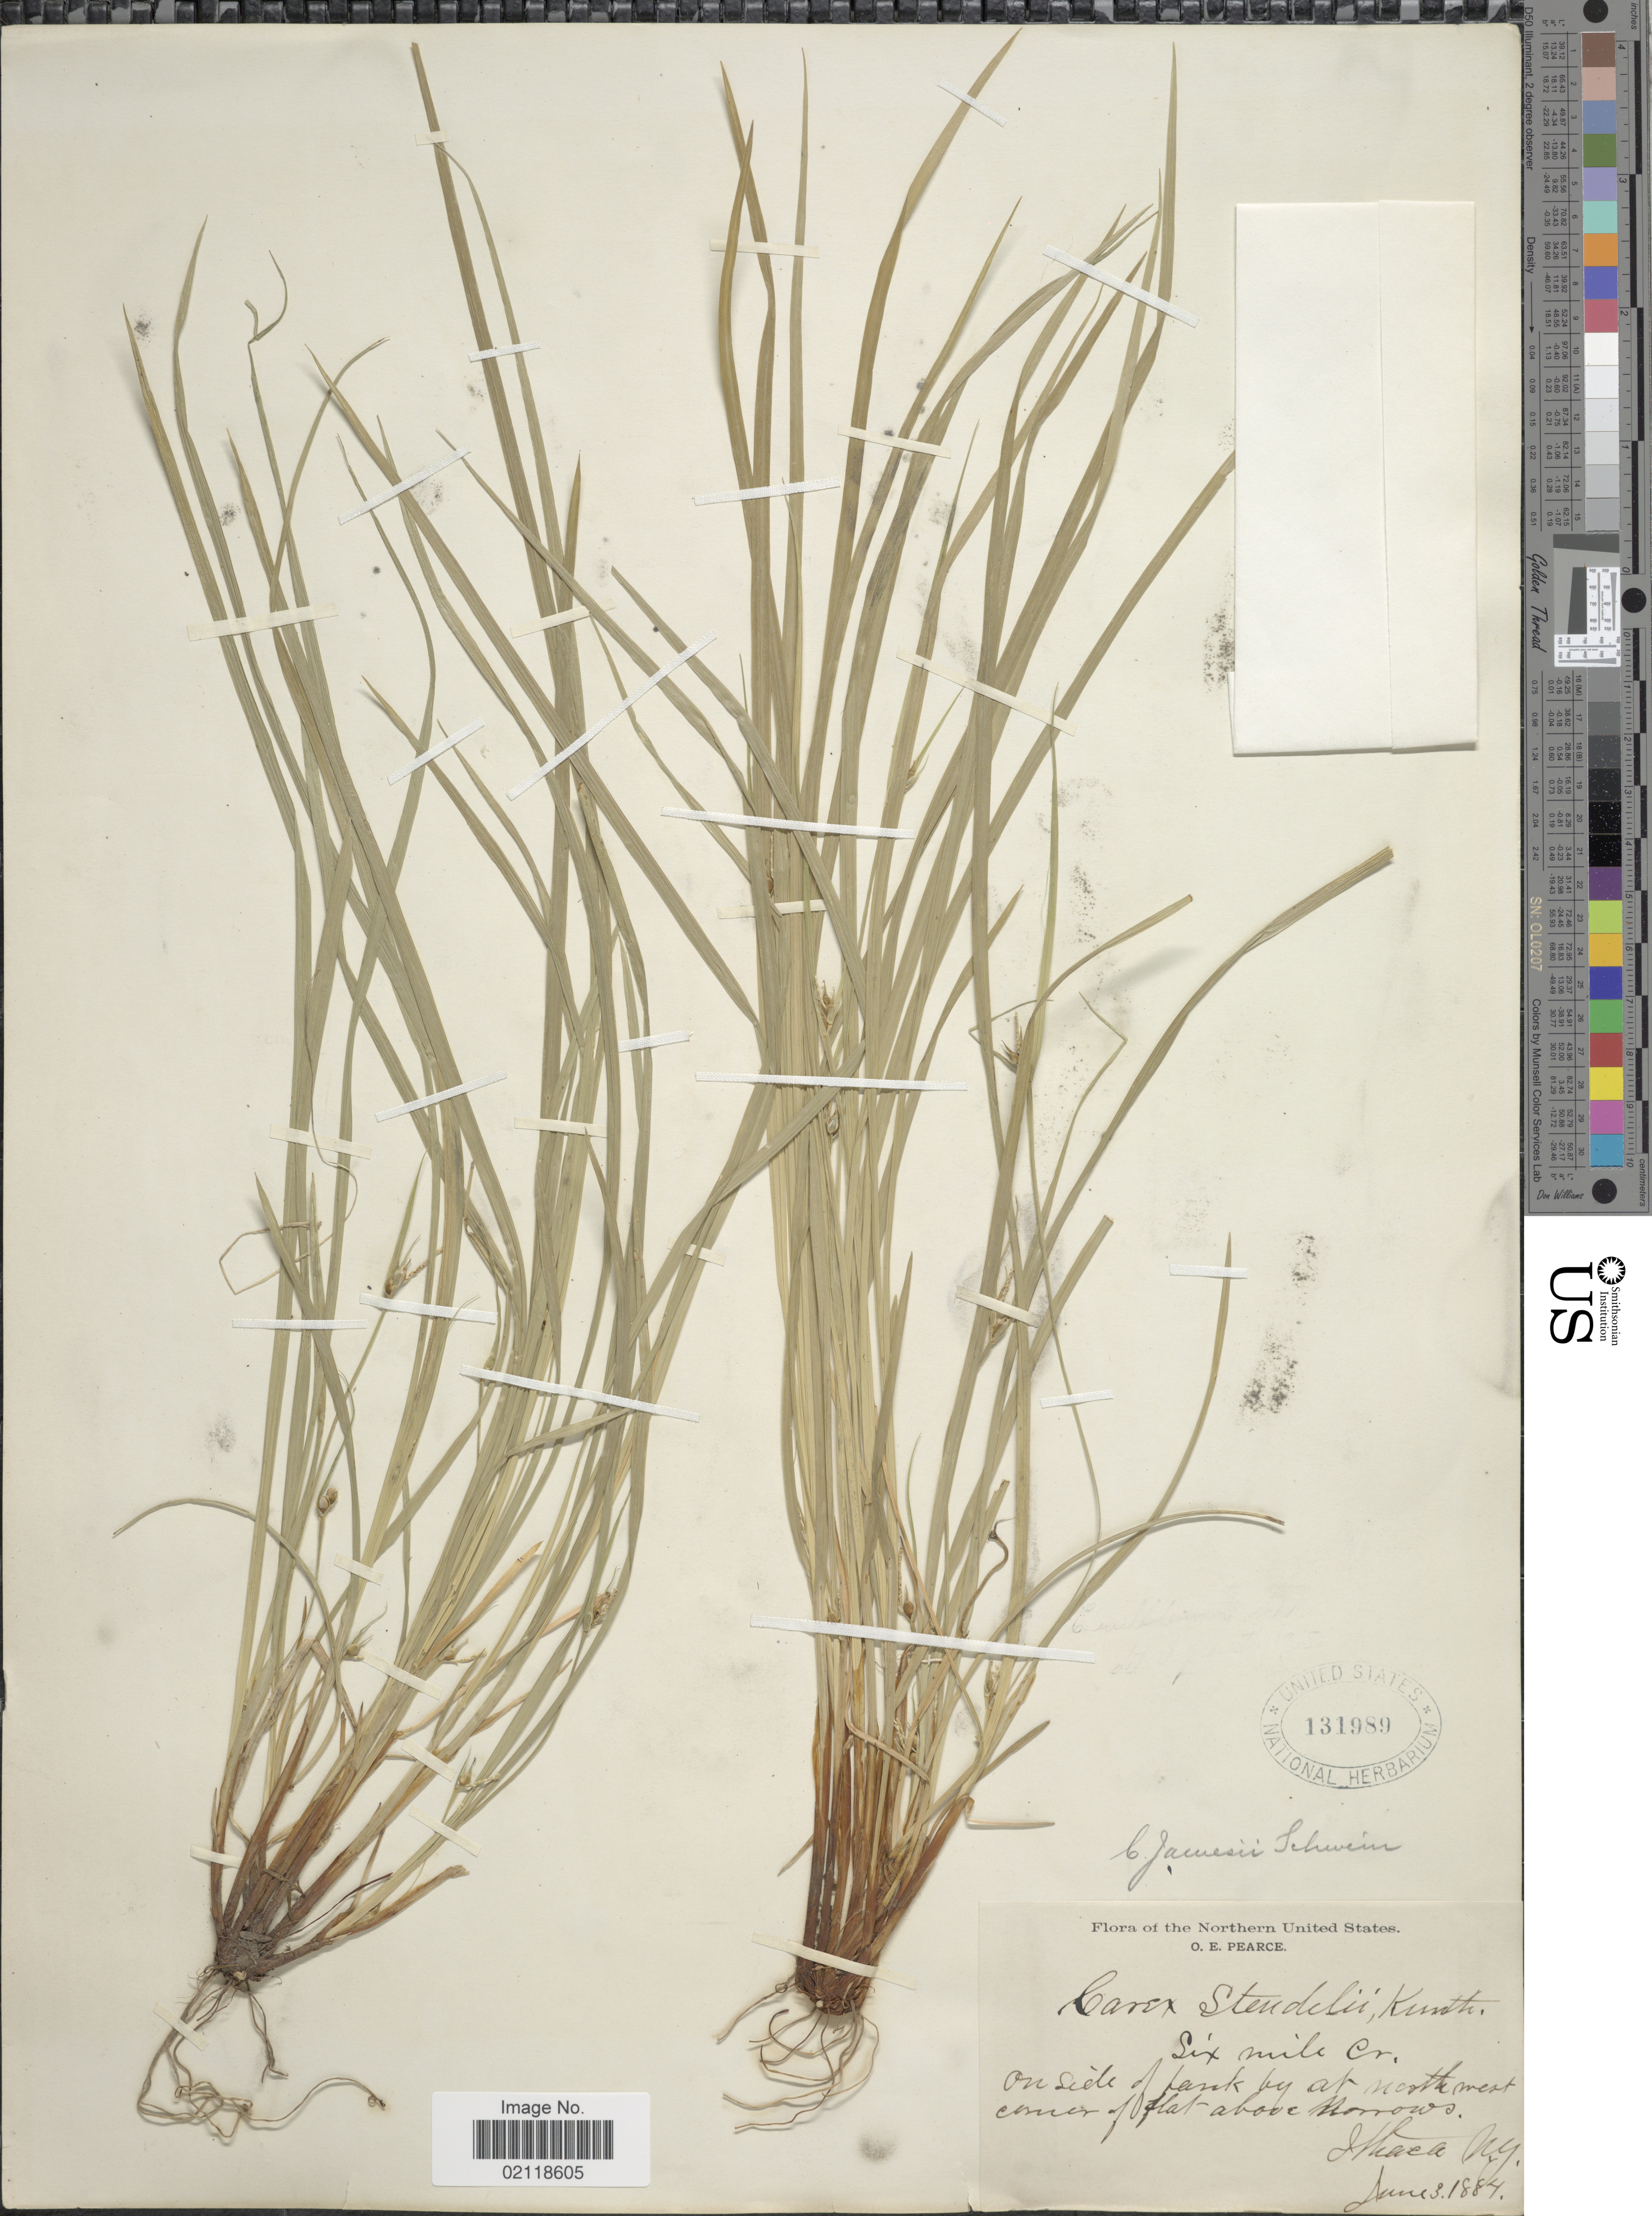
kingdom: Plantae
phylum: Tracheophyta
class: Liliopsida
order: Poales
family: Cyperaceae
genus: Carex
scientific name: Carex jamesii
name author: Schwein.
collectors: O. E. Pearce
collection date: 1884-06-03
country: United States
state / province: New York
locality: Northern United States, Six Mile Cr., on side of bank by at northwest corner of flat above Narrows, Ithaca.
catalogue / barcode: US 131989